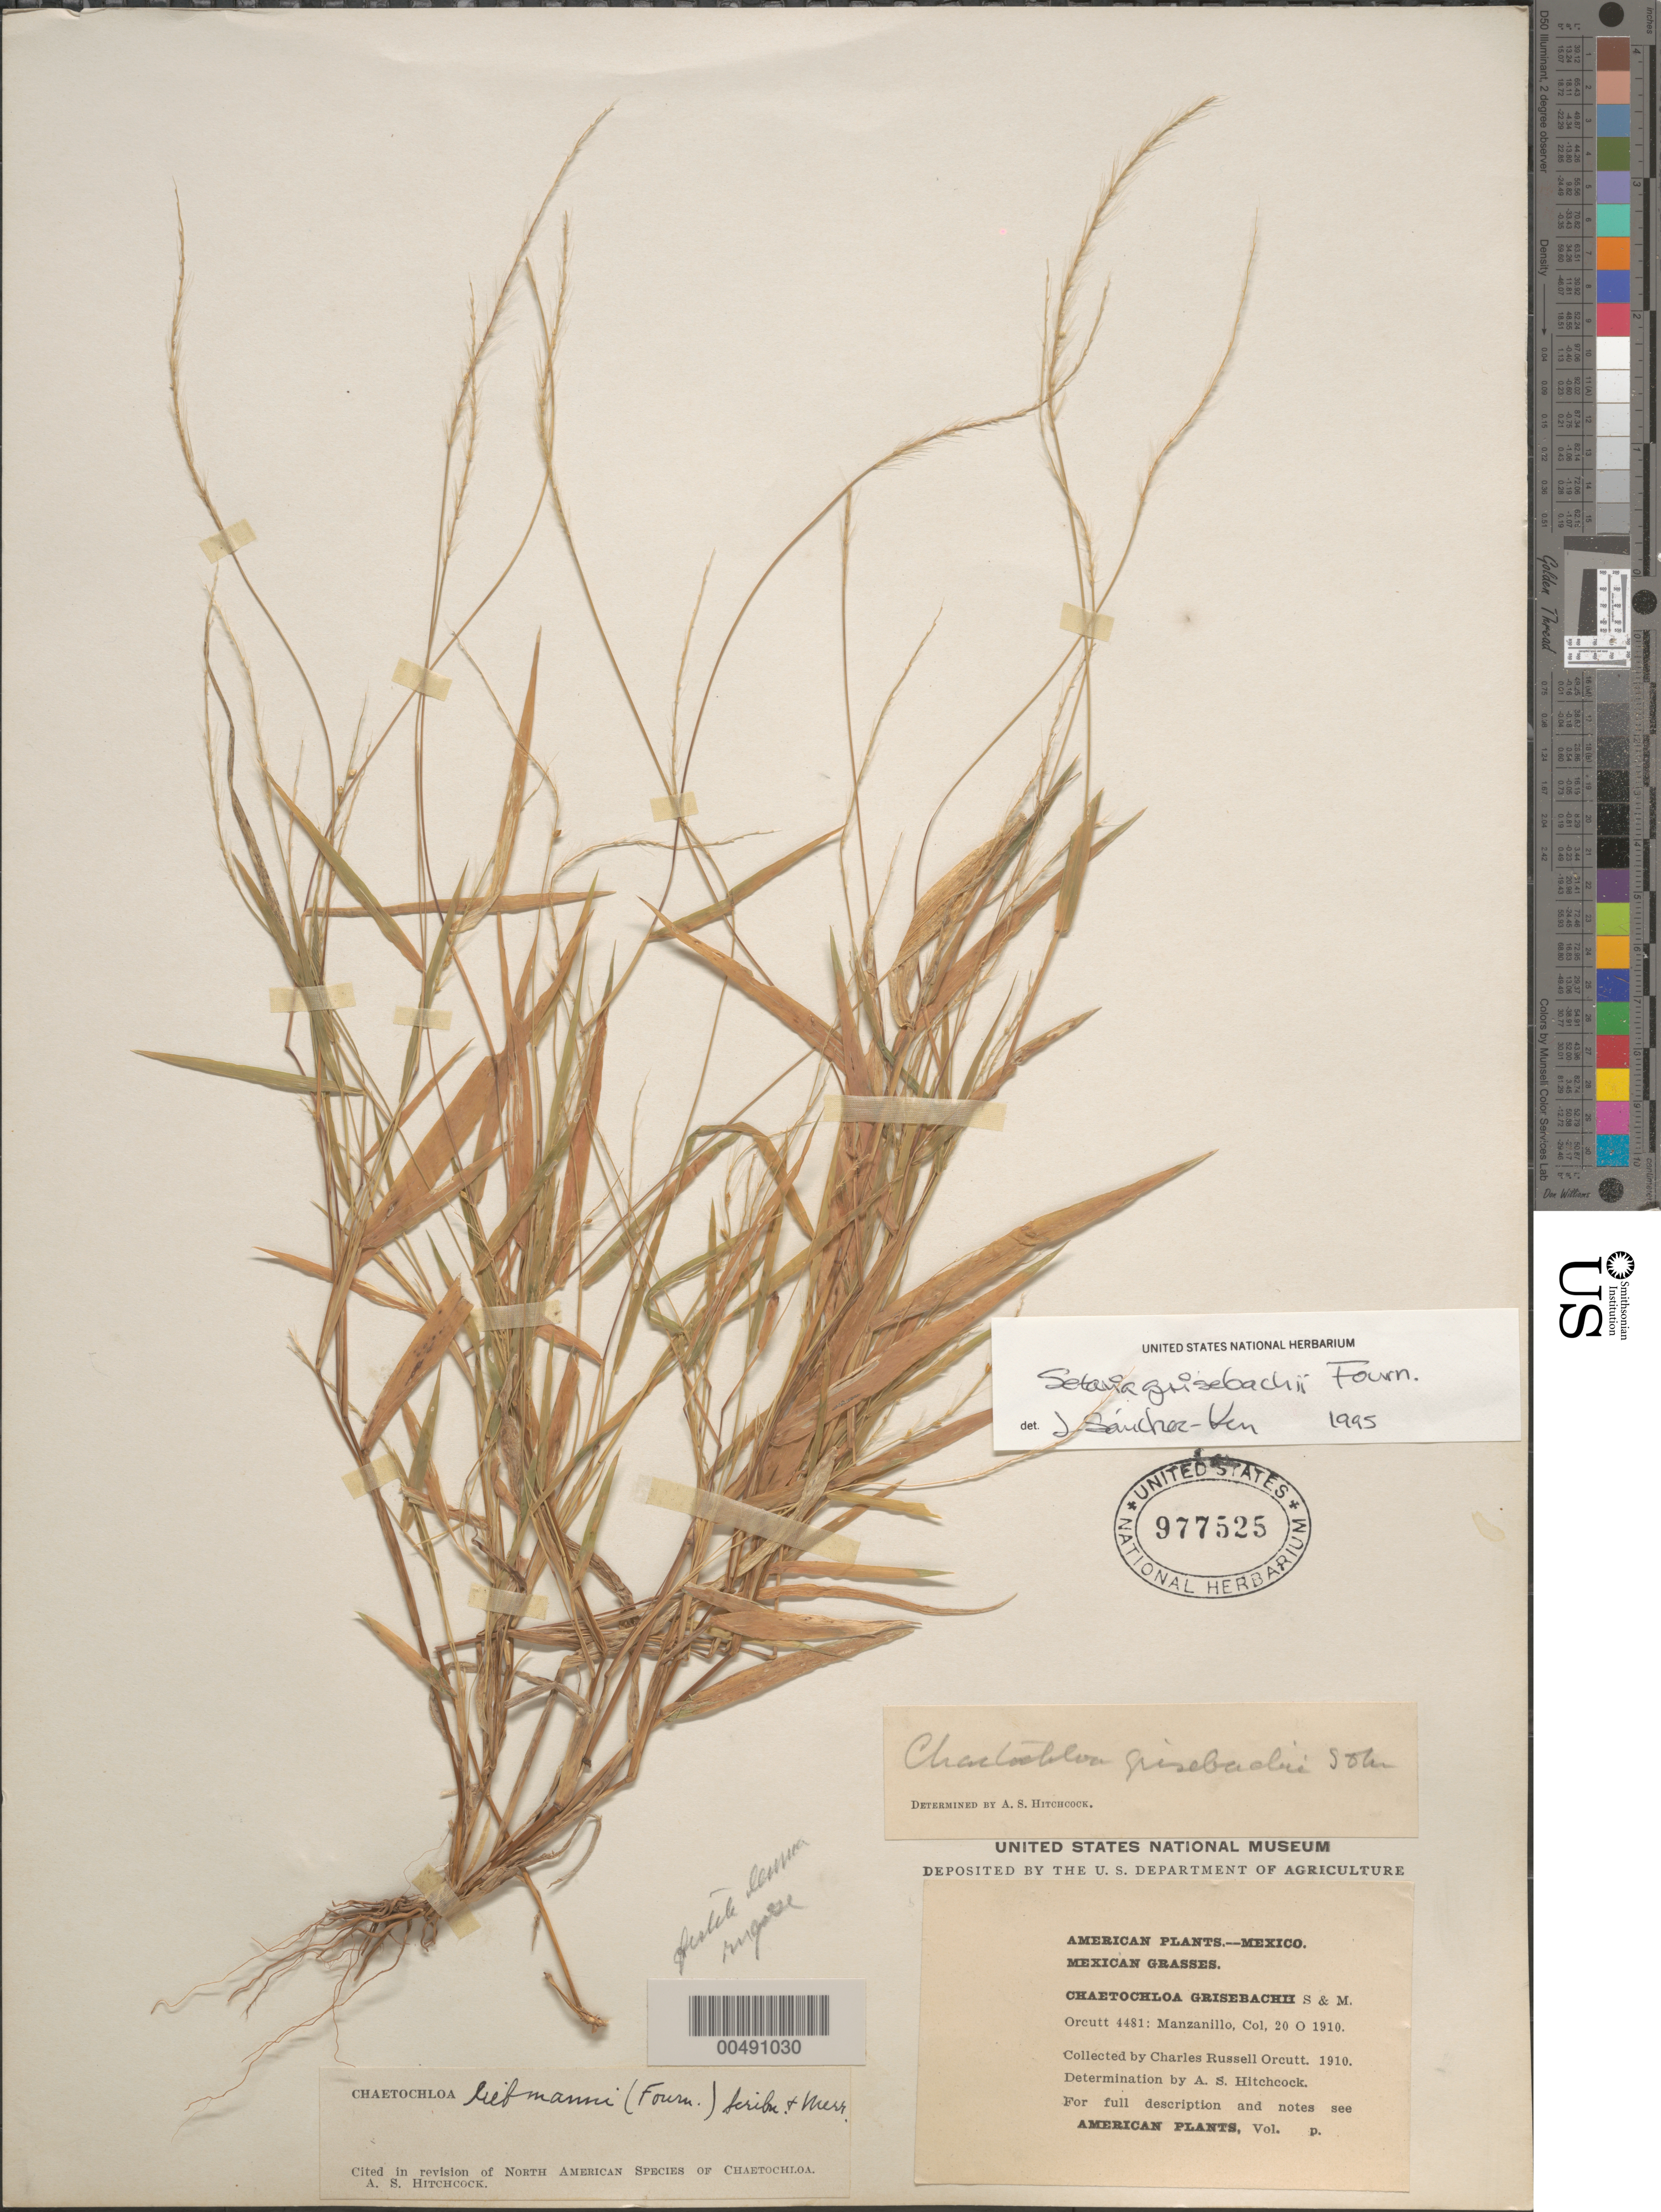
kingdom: Plantae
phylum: Tracheophyta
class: Liliopsida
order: Poales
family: Poaceae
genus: Setaria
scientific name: Setaria grisebachii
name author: E. Fourn.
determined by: Sánchez-Ken, J. G.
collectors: -- Orcutt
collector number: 4481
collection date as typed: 20 Oct 1910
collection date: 1910-10-20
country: Mexico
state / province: Colima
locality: Manzanillo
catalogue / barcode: US 977525